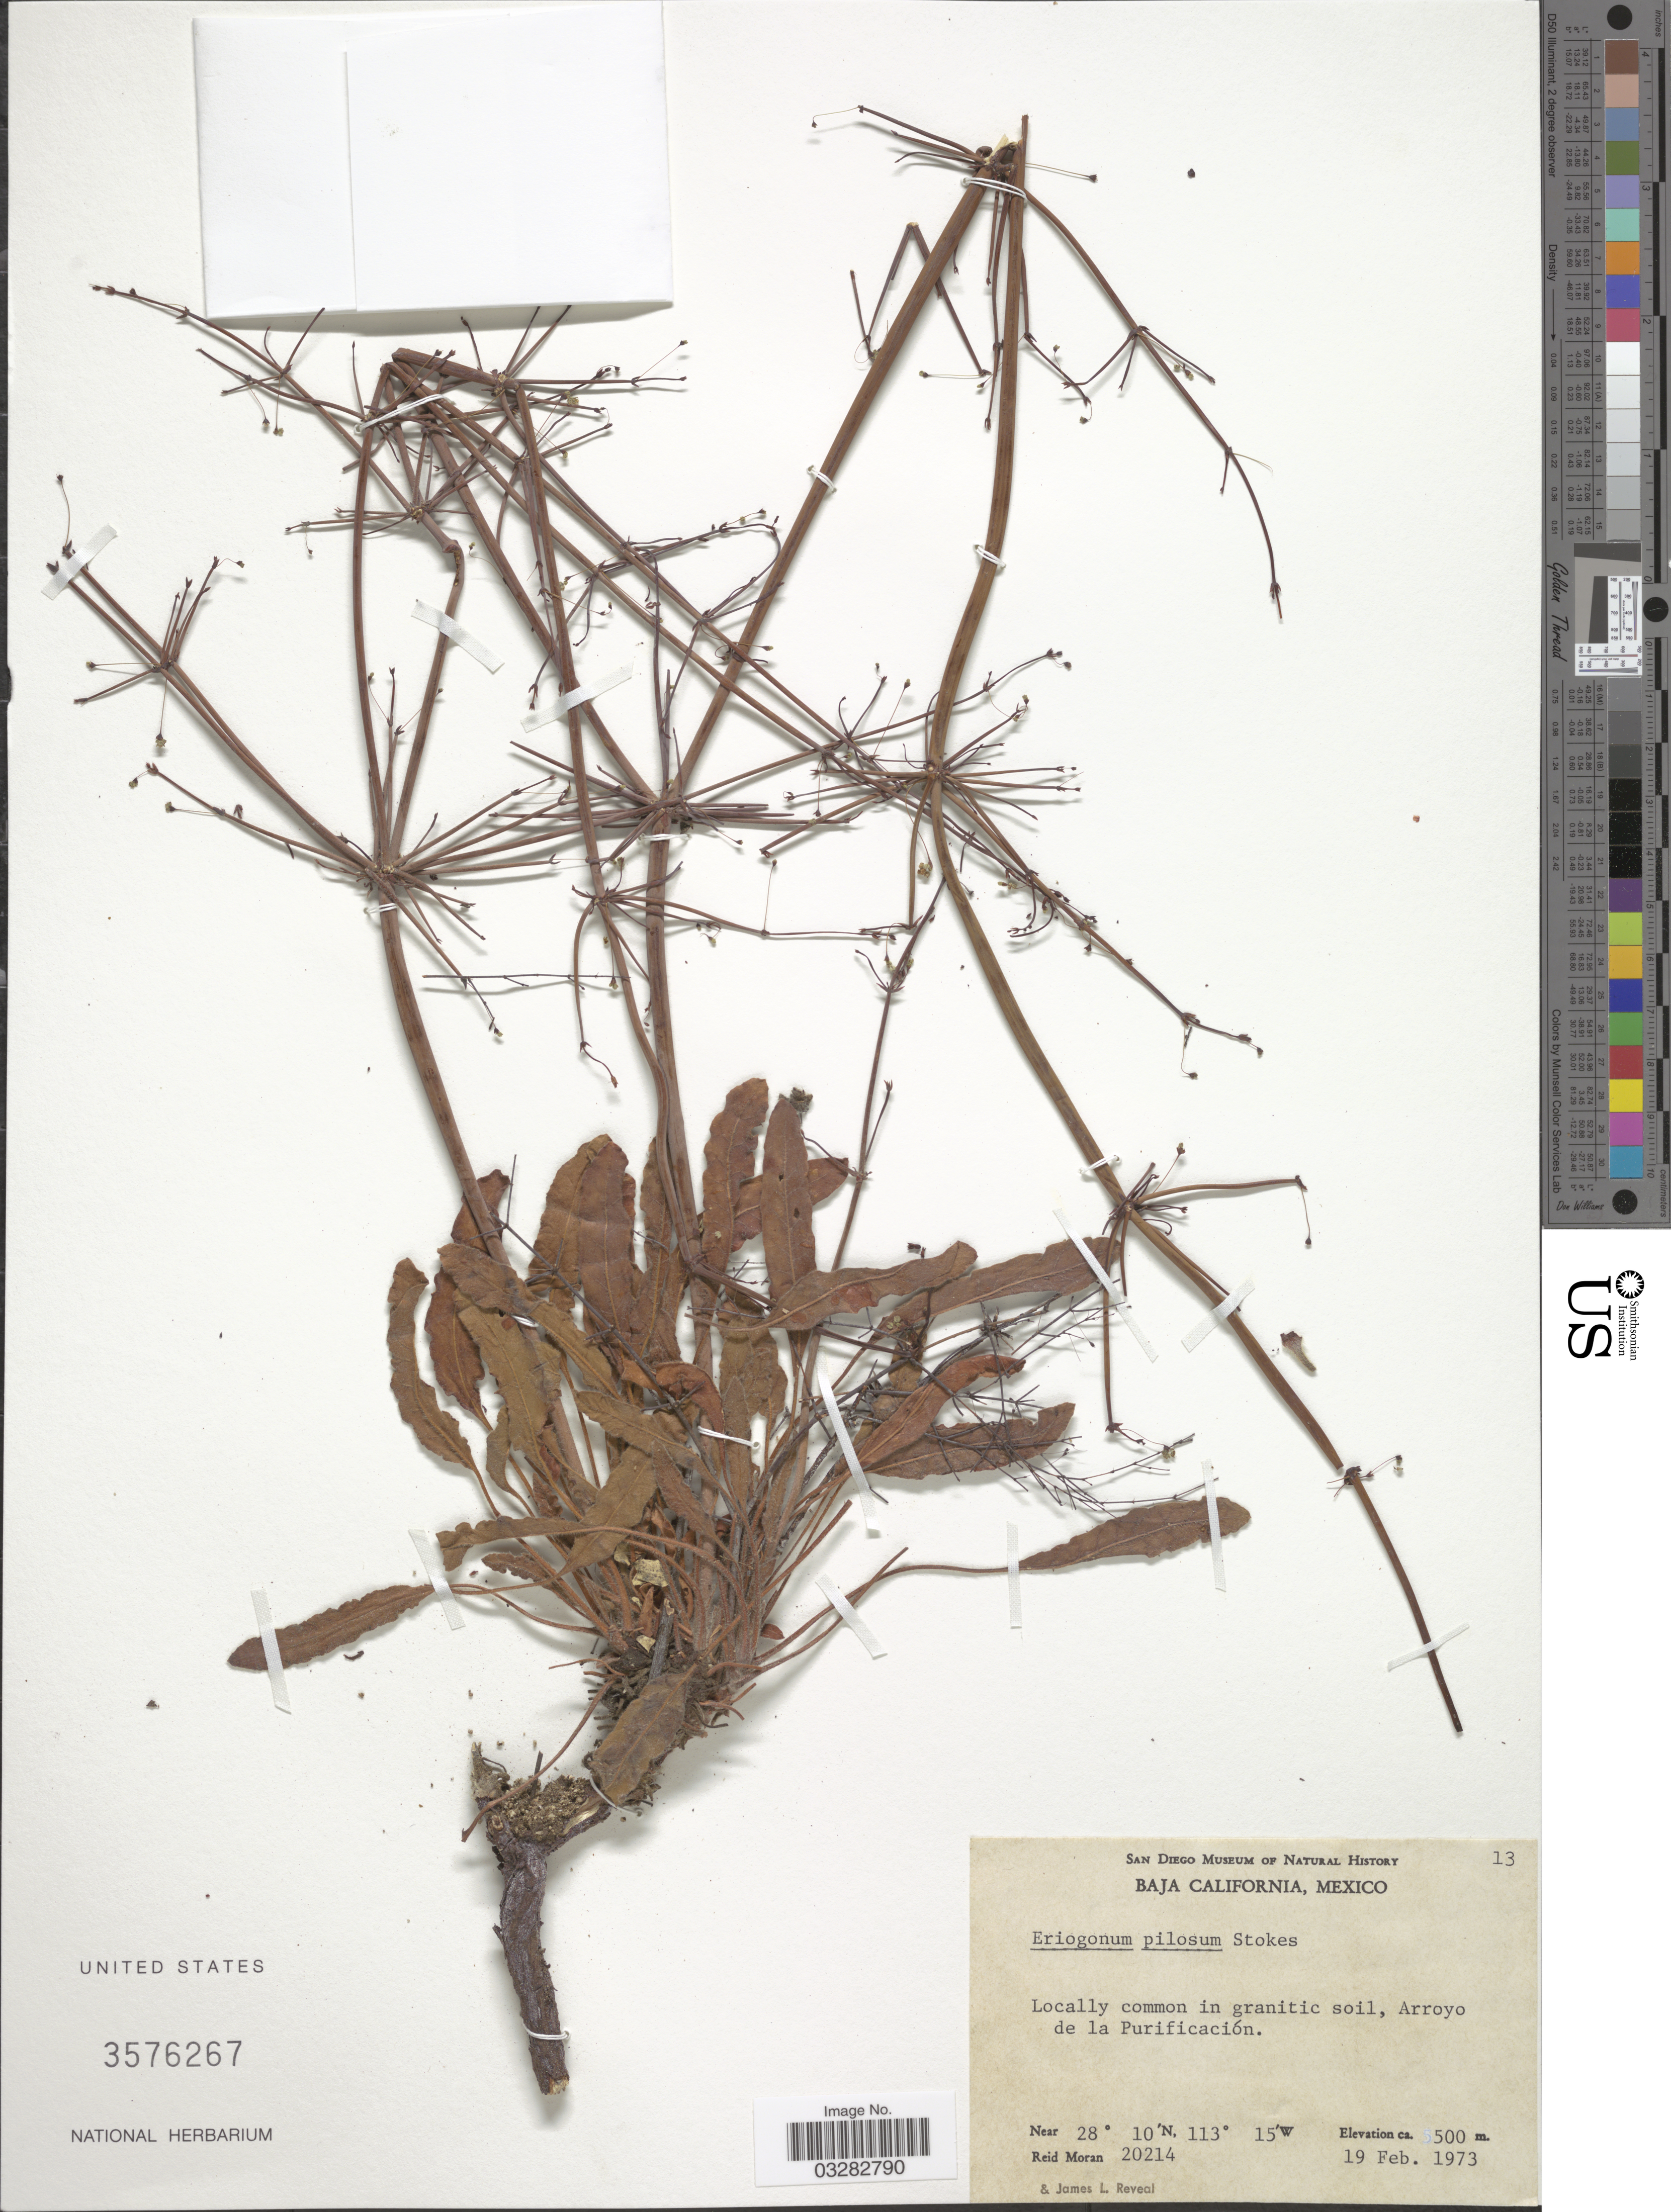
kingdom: Plantae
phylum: Tracheophyta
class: Magnoliopsida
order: Caryophyllales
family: Polygonaceae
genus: Eriogonum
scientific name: Eriogonum pilosum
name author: S. Stokes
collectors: R. V. Moran & J. L. Reveal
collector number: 20214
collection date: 1973-02-19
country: Mexico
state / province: Baja California Norte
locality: Arroyo de la Purificación.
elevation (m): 500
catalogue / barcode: US 3576267